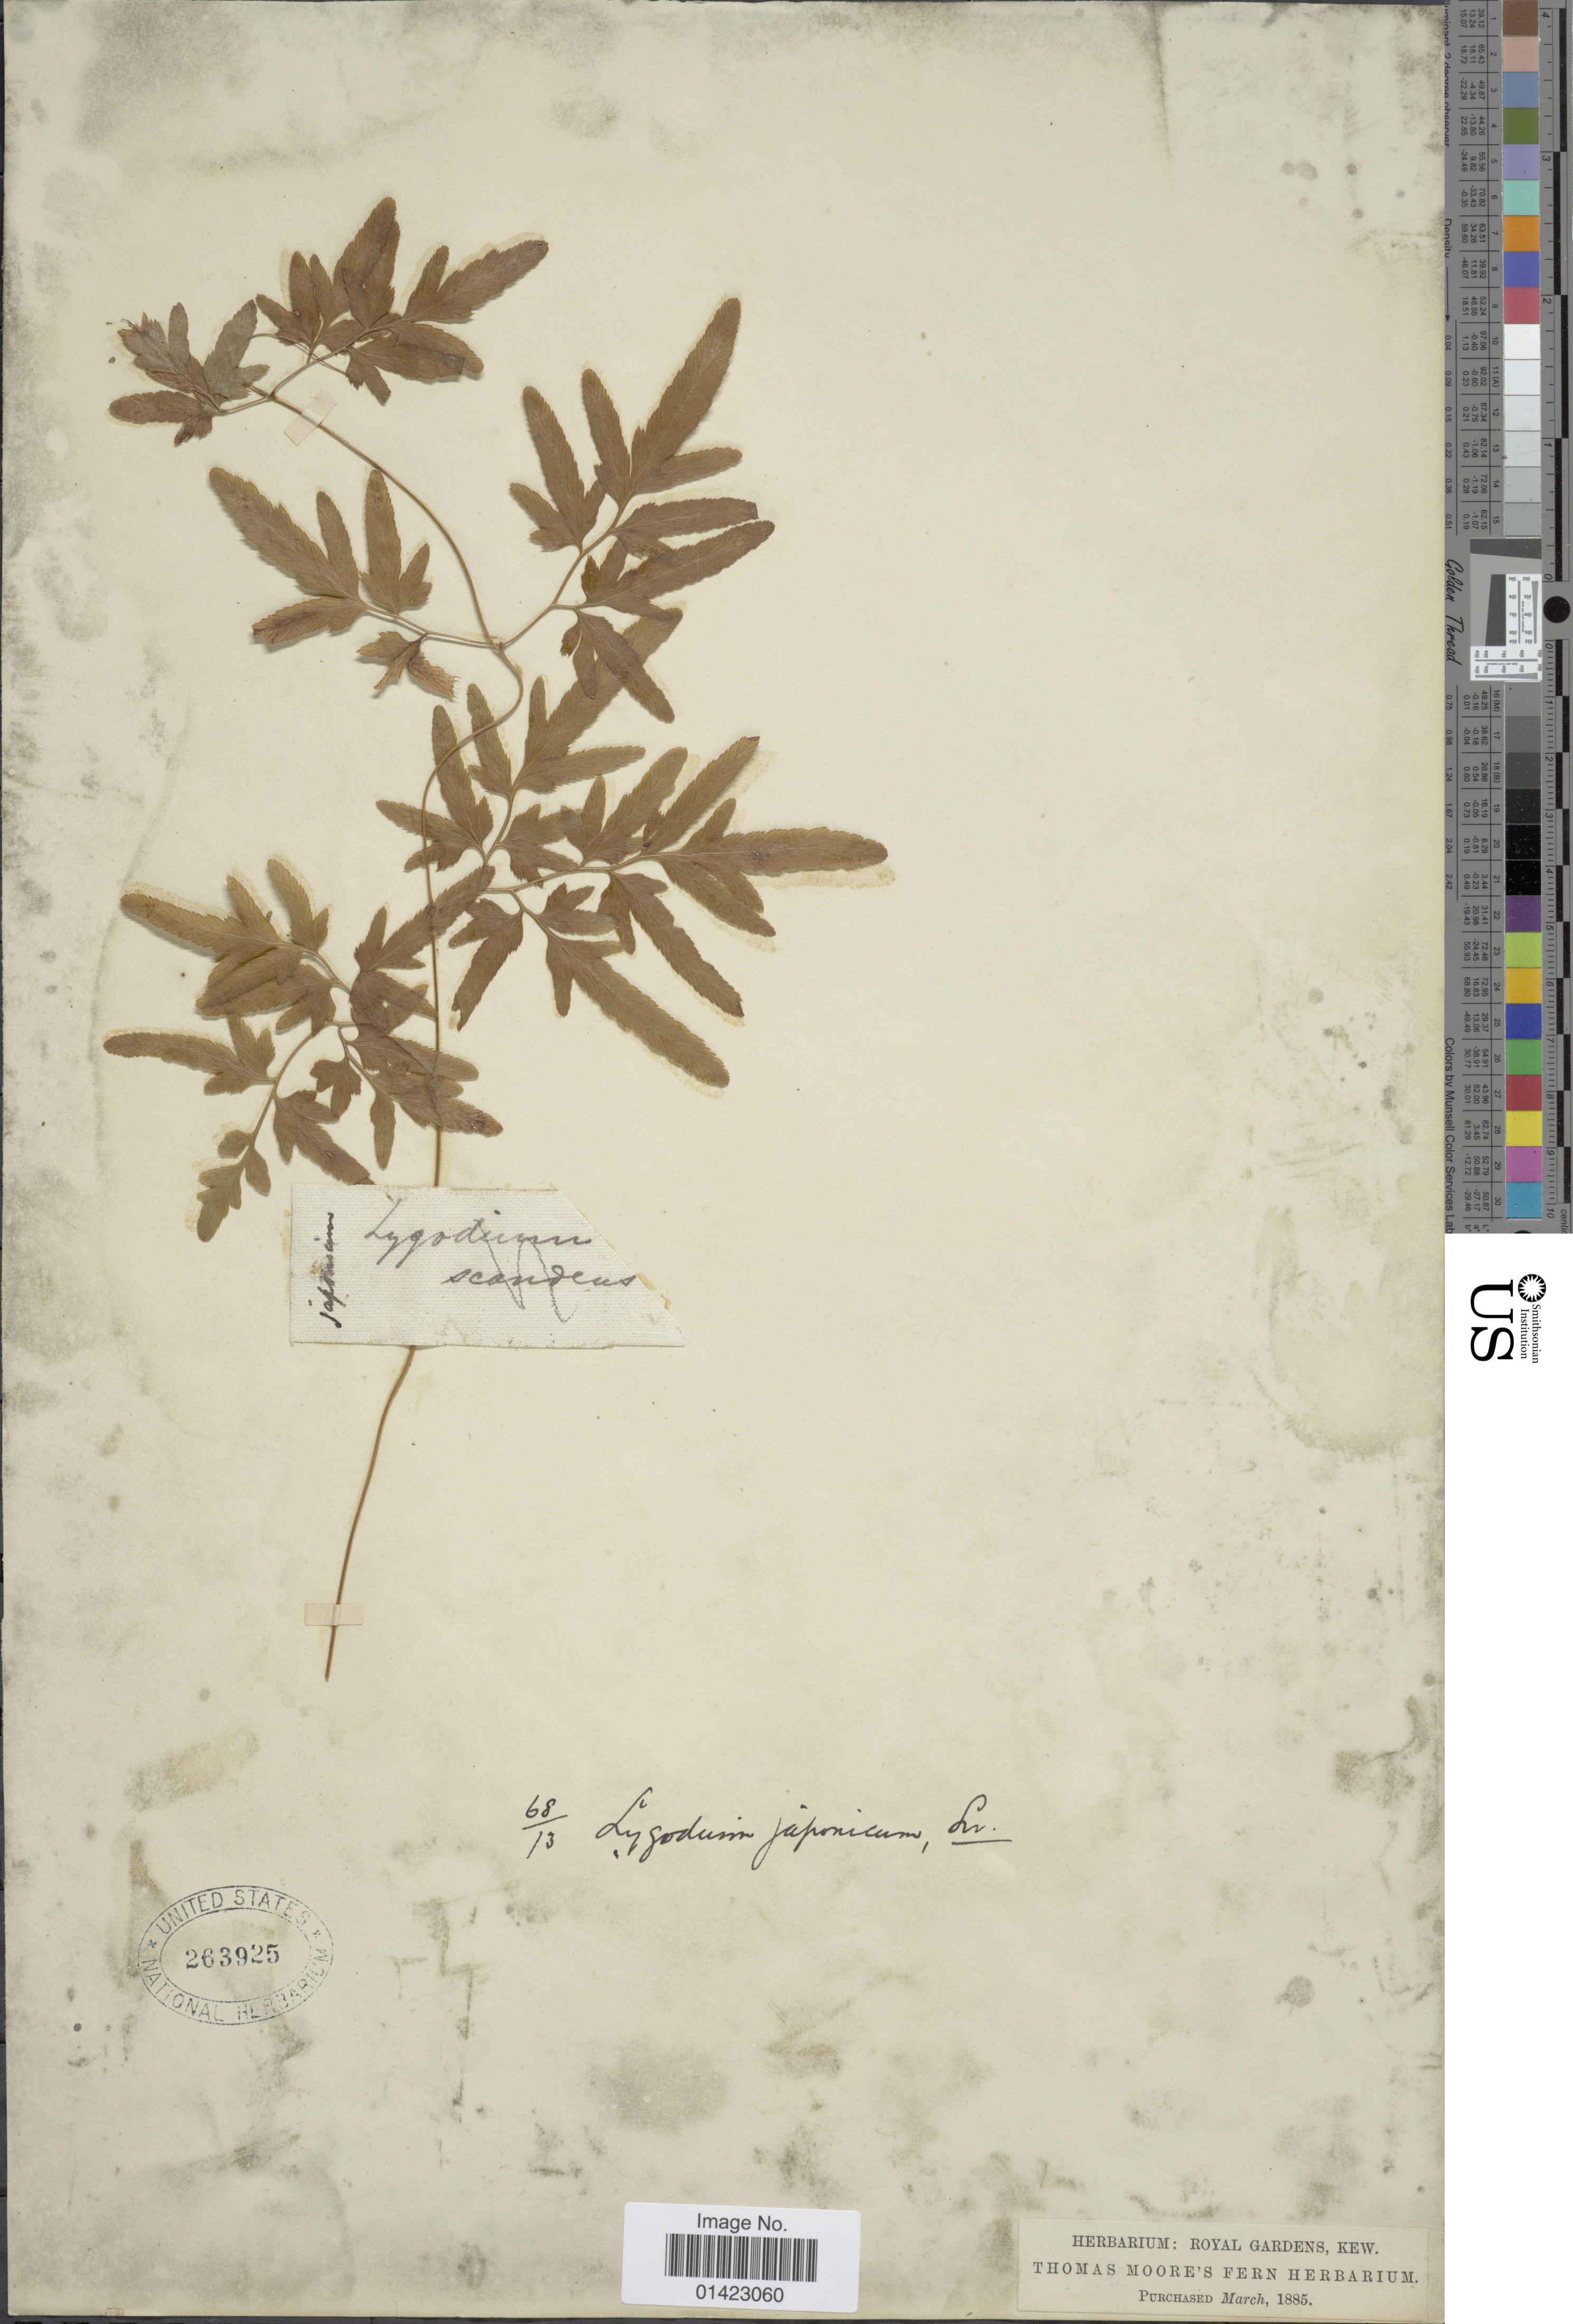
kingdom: Plantae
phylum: Tracheophyta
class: Polypodiopsida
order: Schizaeales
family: Lygodiaceae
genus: Lygodium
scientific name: Lygodium japonicum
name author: (Thunb.) Sw.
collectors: ex herb. Thomas Moore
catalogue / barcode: US 263925